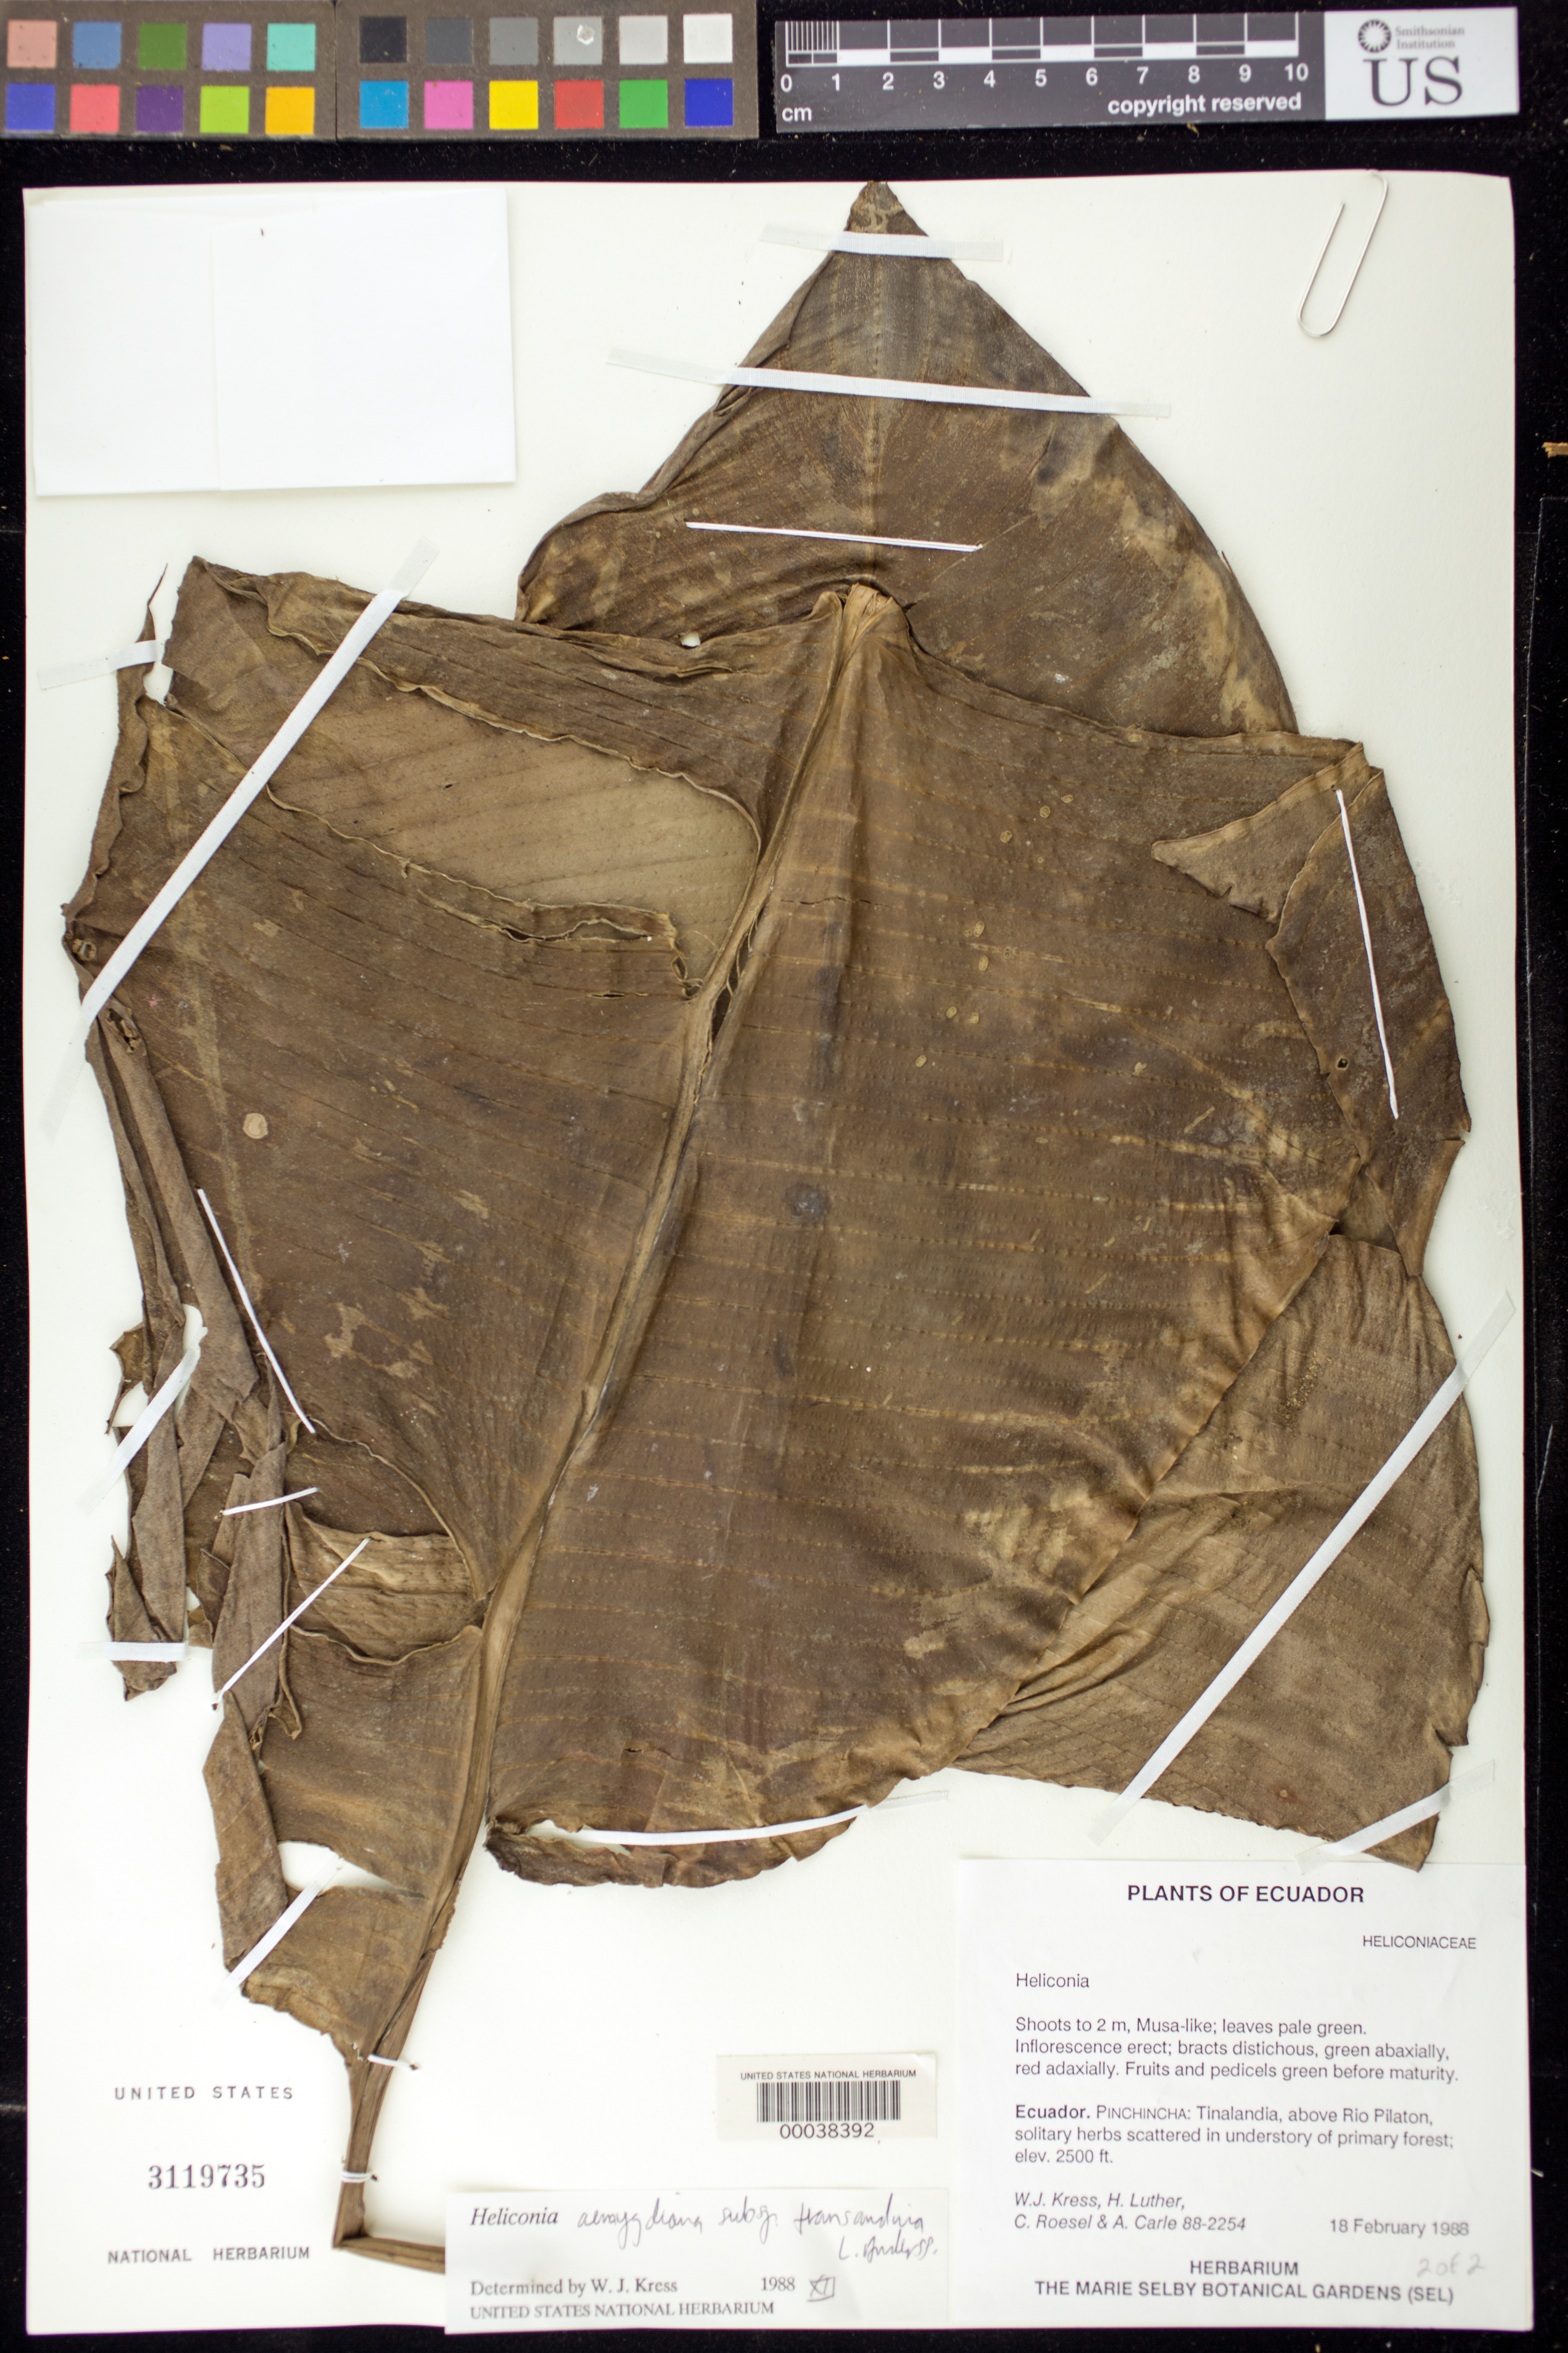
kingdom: Plantae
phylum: Tracheophyta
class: Liliopsida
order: Zingiberales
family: Heliconiaceae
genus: Heliconia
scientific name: Heliconia aemygdiana subsp. transandina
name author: L. Andersson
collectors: W. J. Kress, Harry E. Luther, C. S. Roesel & A. Carle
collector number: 88-2254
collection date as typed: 18 Feb 1988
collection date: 1988-02-18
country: Ecuador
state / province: Pichincha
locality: Tinalandia, above Rio pilaton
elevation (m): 762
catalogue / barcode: US 3119735